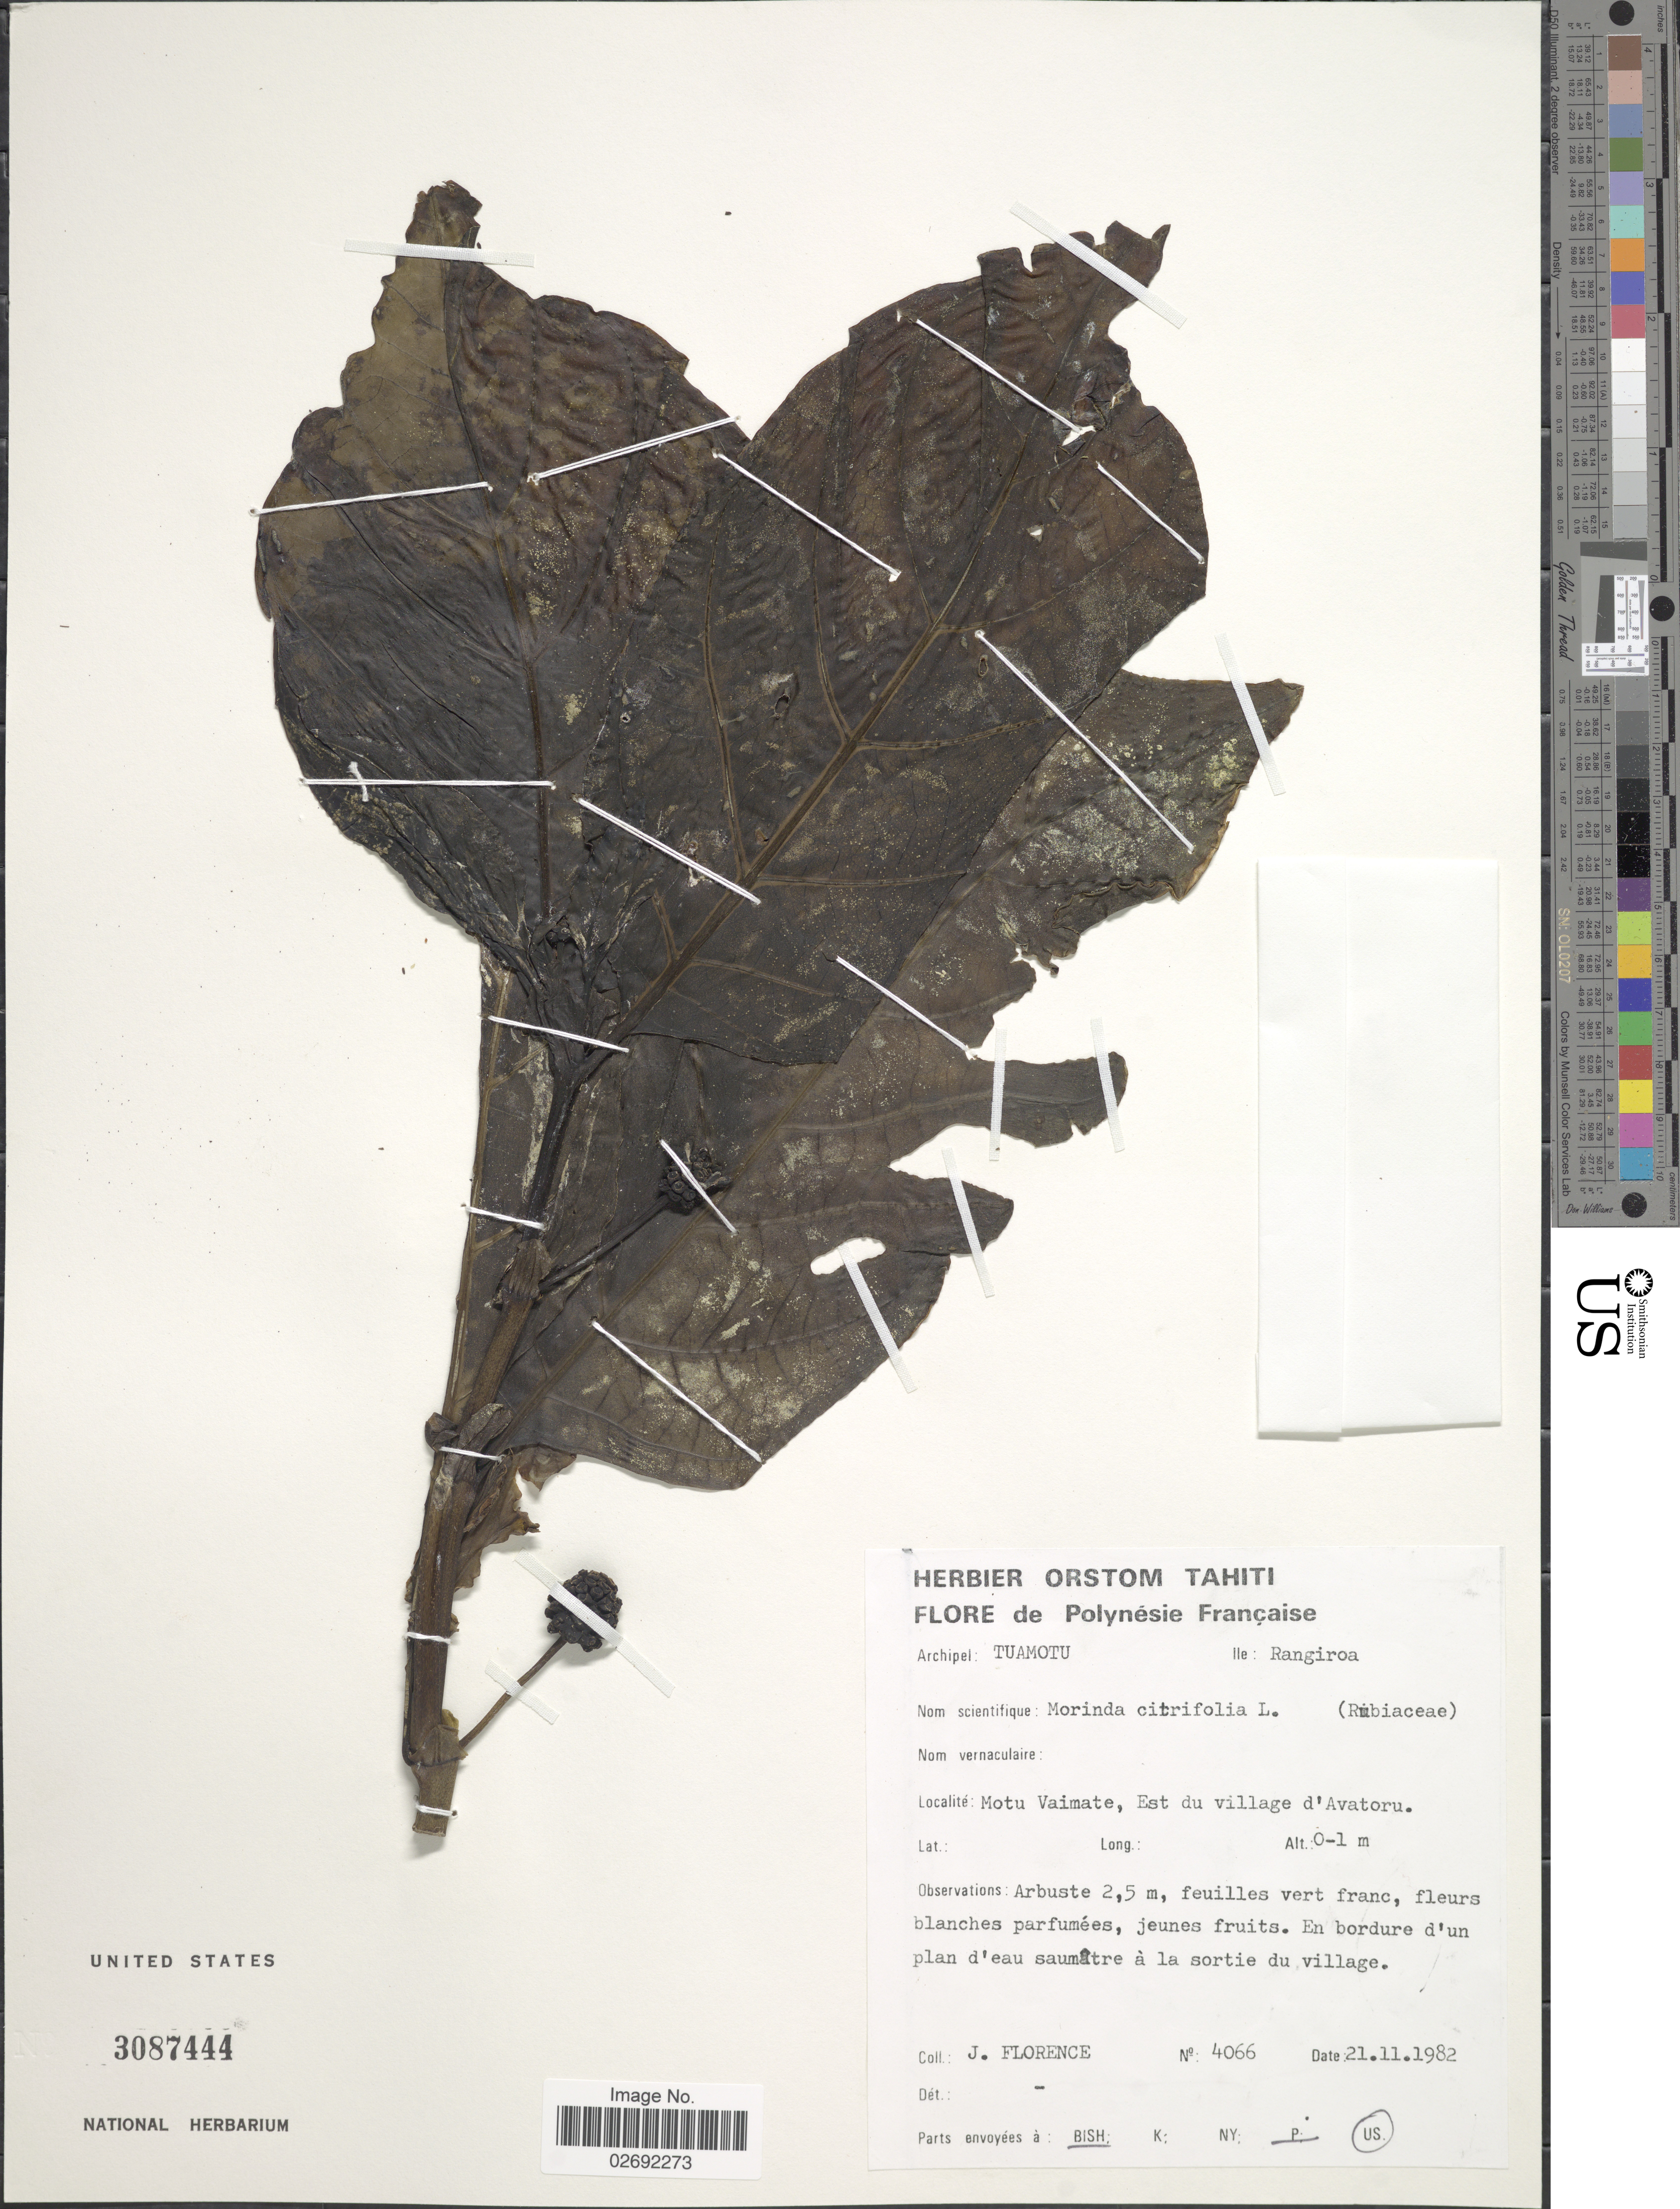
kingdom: Plantae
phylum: Tracheophyta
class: Magnoliopsida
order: Gentianales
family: Rubiaceae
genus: Morinda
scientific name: Morinda citrifolia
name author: L.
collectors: J. Florence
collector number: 4066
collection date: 1982-11-21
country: French Polynesia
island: Rangiroa [Deans] Atoll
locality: Archipel: Tuamotu. Ile: Rangiroa. Motu Vaimate, Est du village d'Avatoru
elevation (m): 0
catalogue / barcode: US 3087444